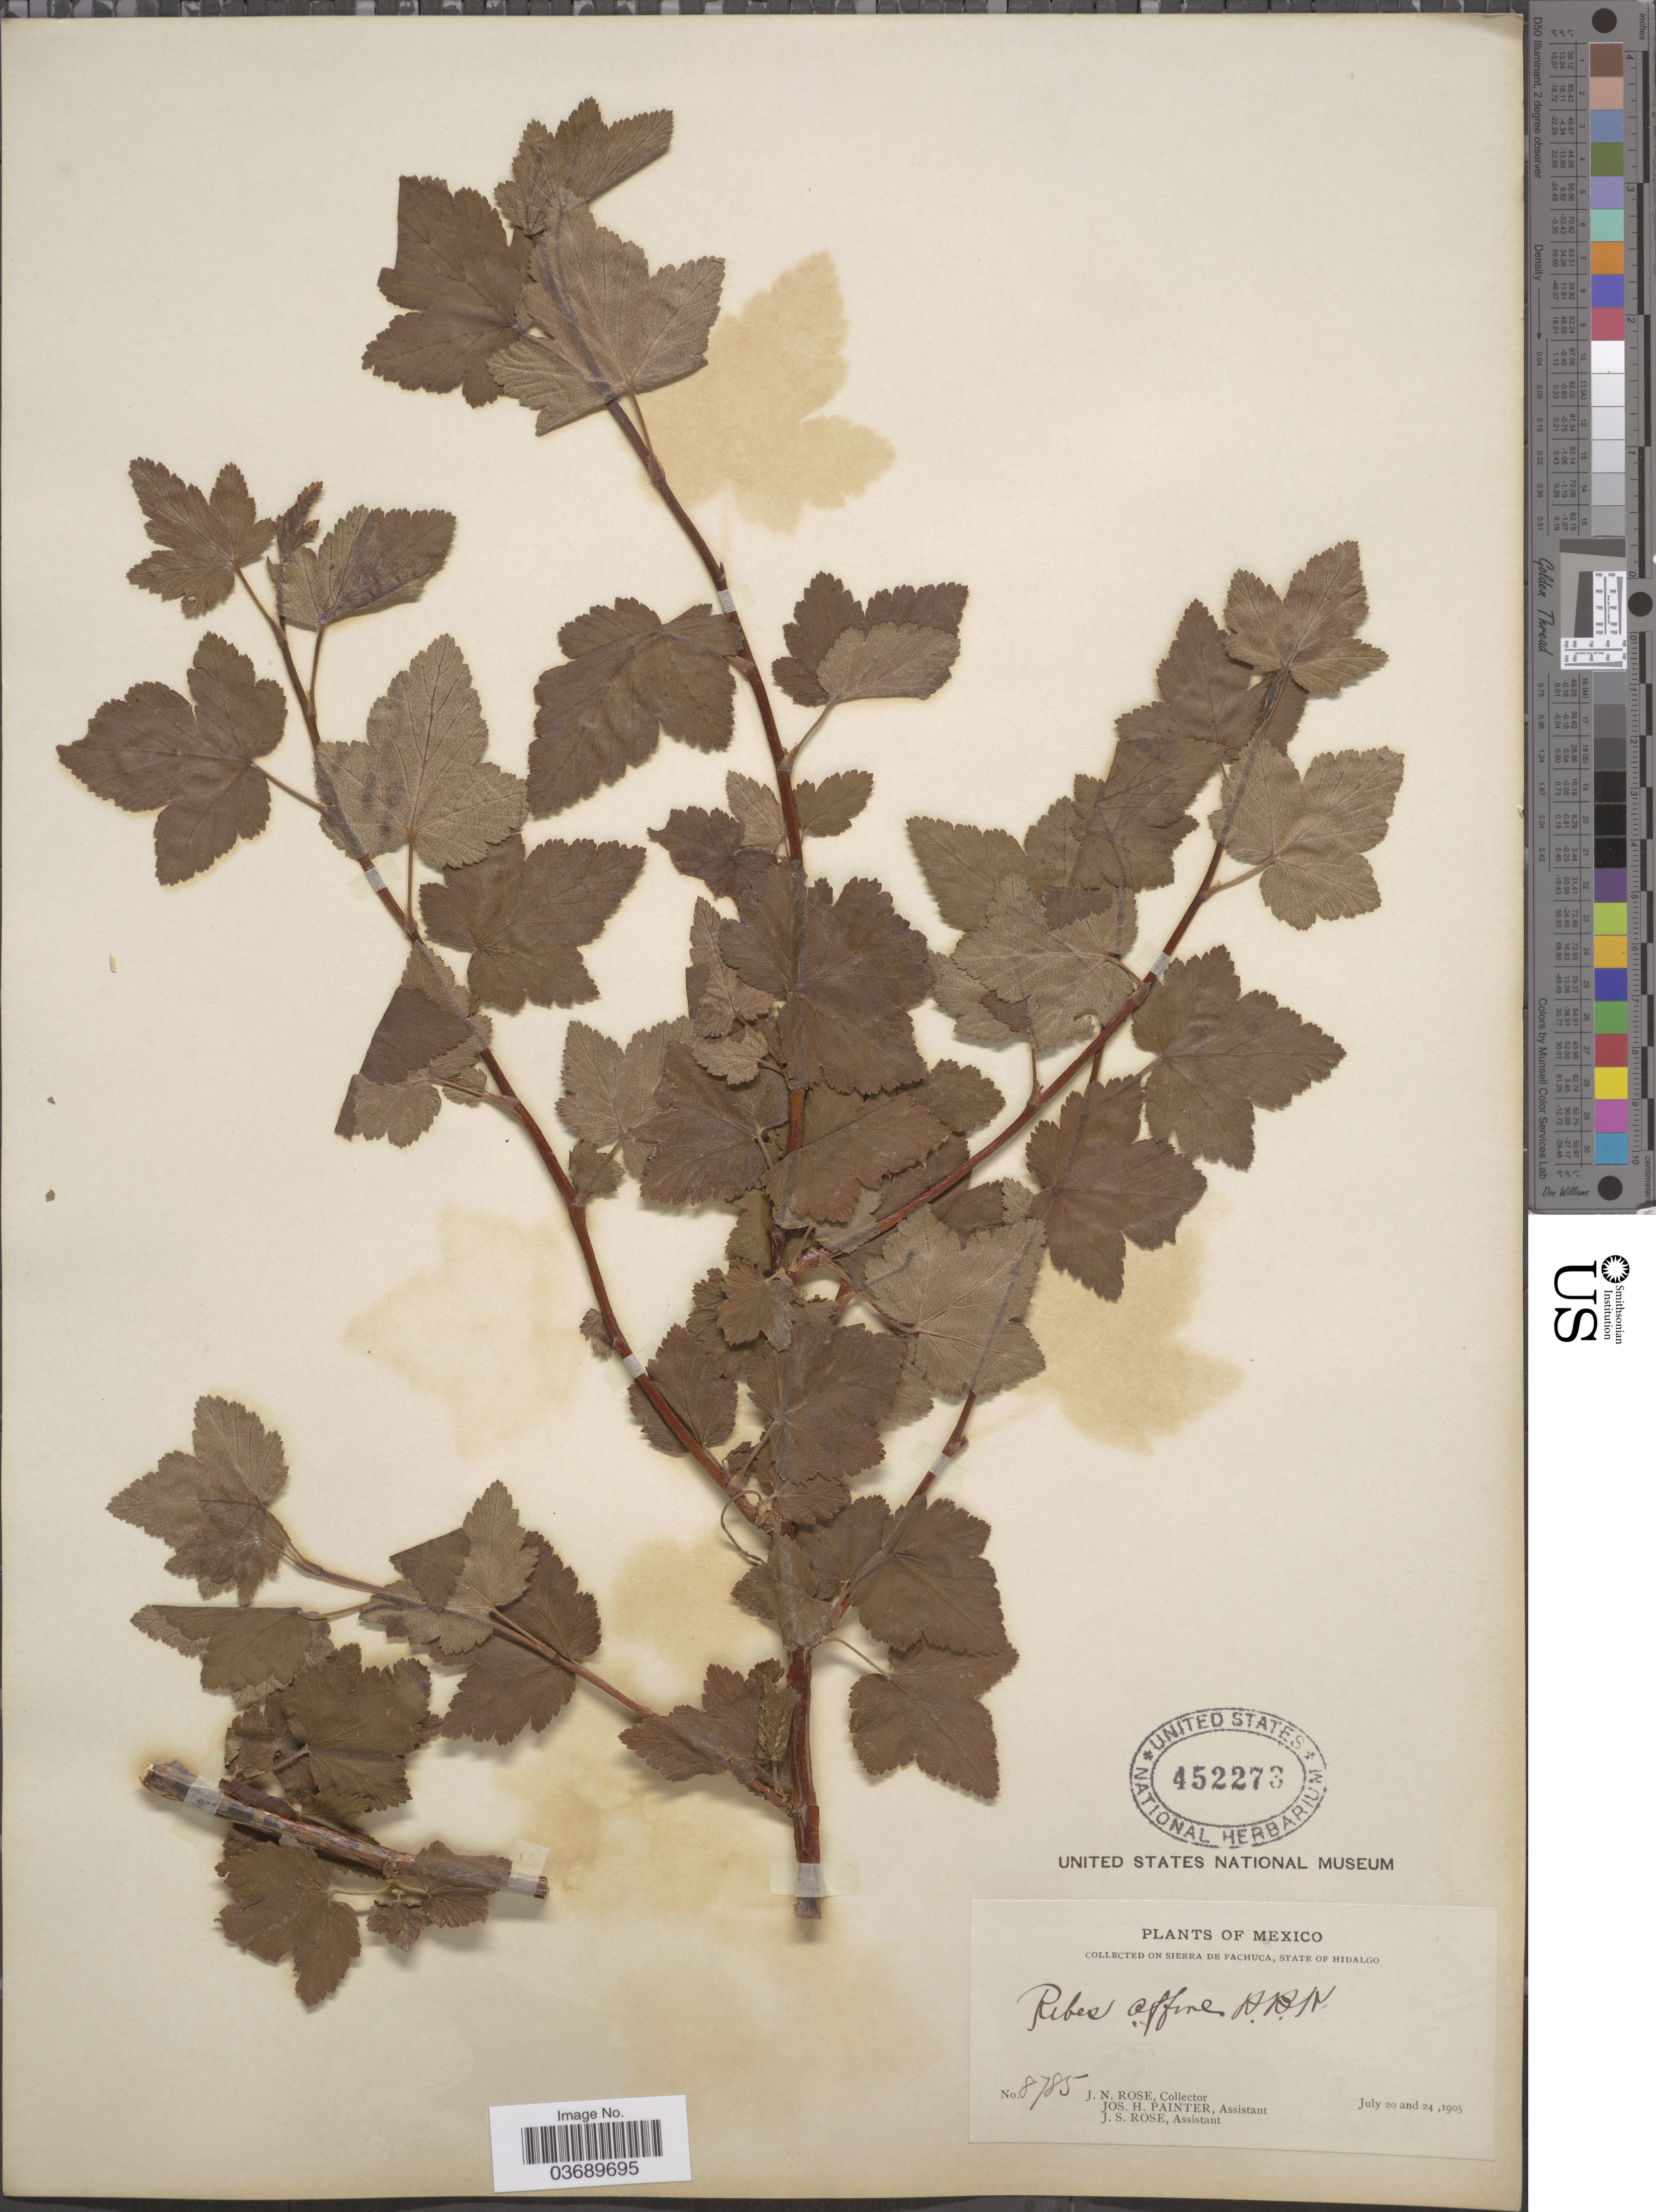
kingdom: Plantae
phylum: Tracheophyta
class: Magnoliopsida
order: Saxifragales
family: Grossulariaceae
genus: Ribes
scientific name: Ribes affine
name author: Kunth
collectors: J. N. Rose, J. H. Painter & J. S. Rose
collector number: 8785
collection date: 1905-07-20/1905-07-24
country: Mexico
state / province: Hidalgo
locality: Sierra de Pachuca, State of Hidalgo.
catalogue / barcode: US 452273